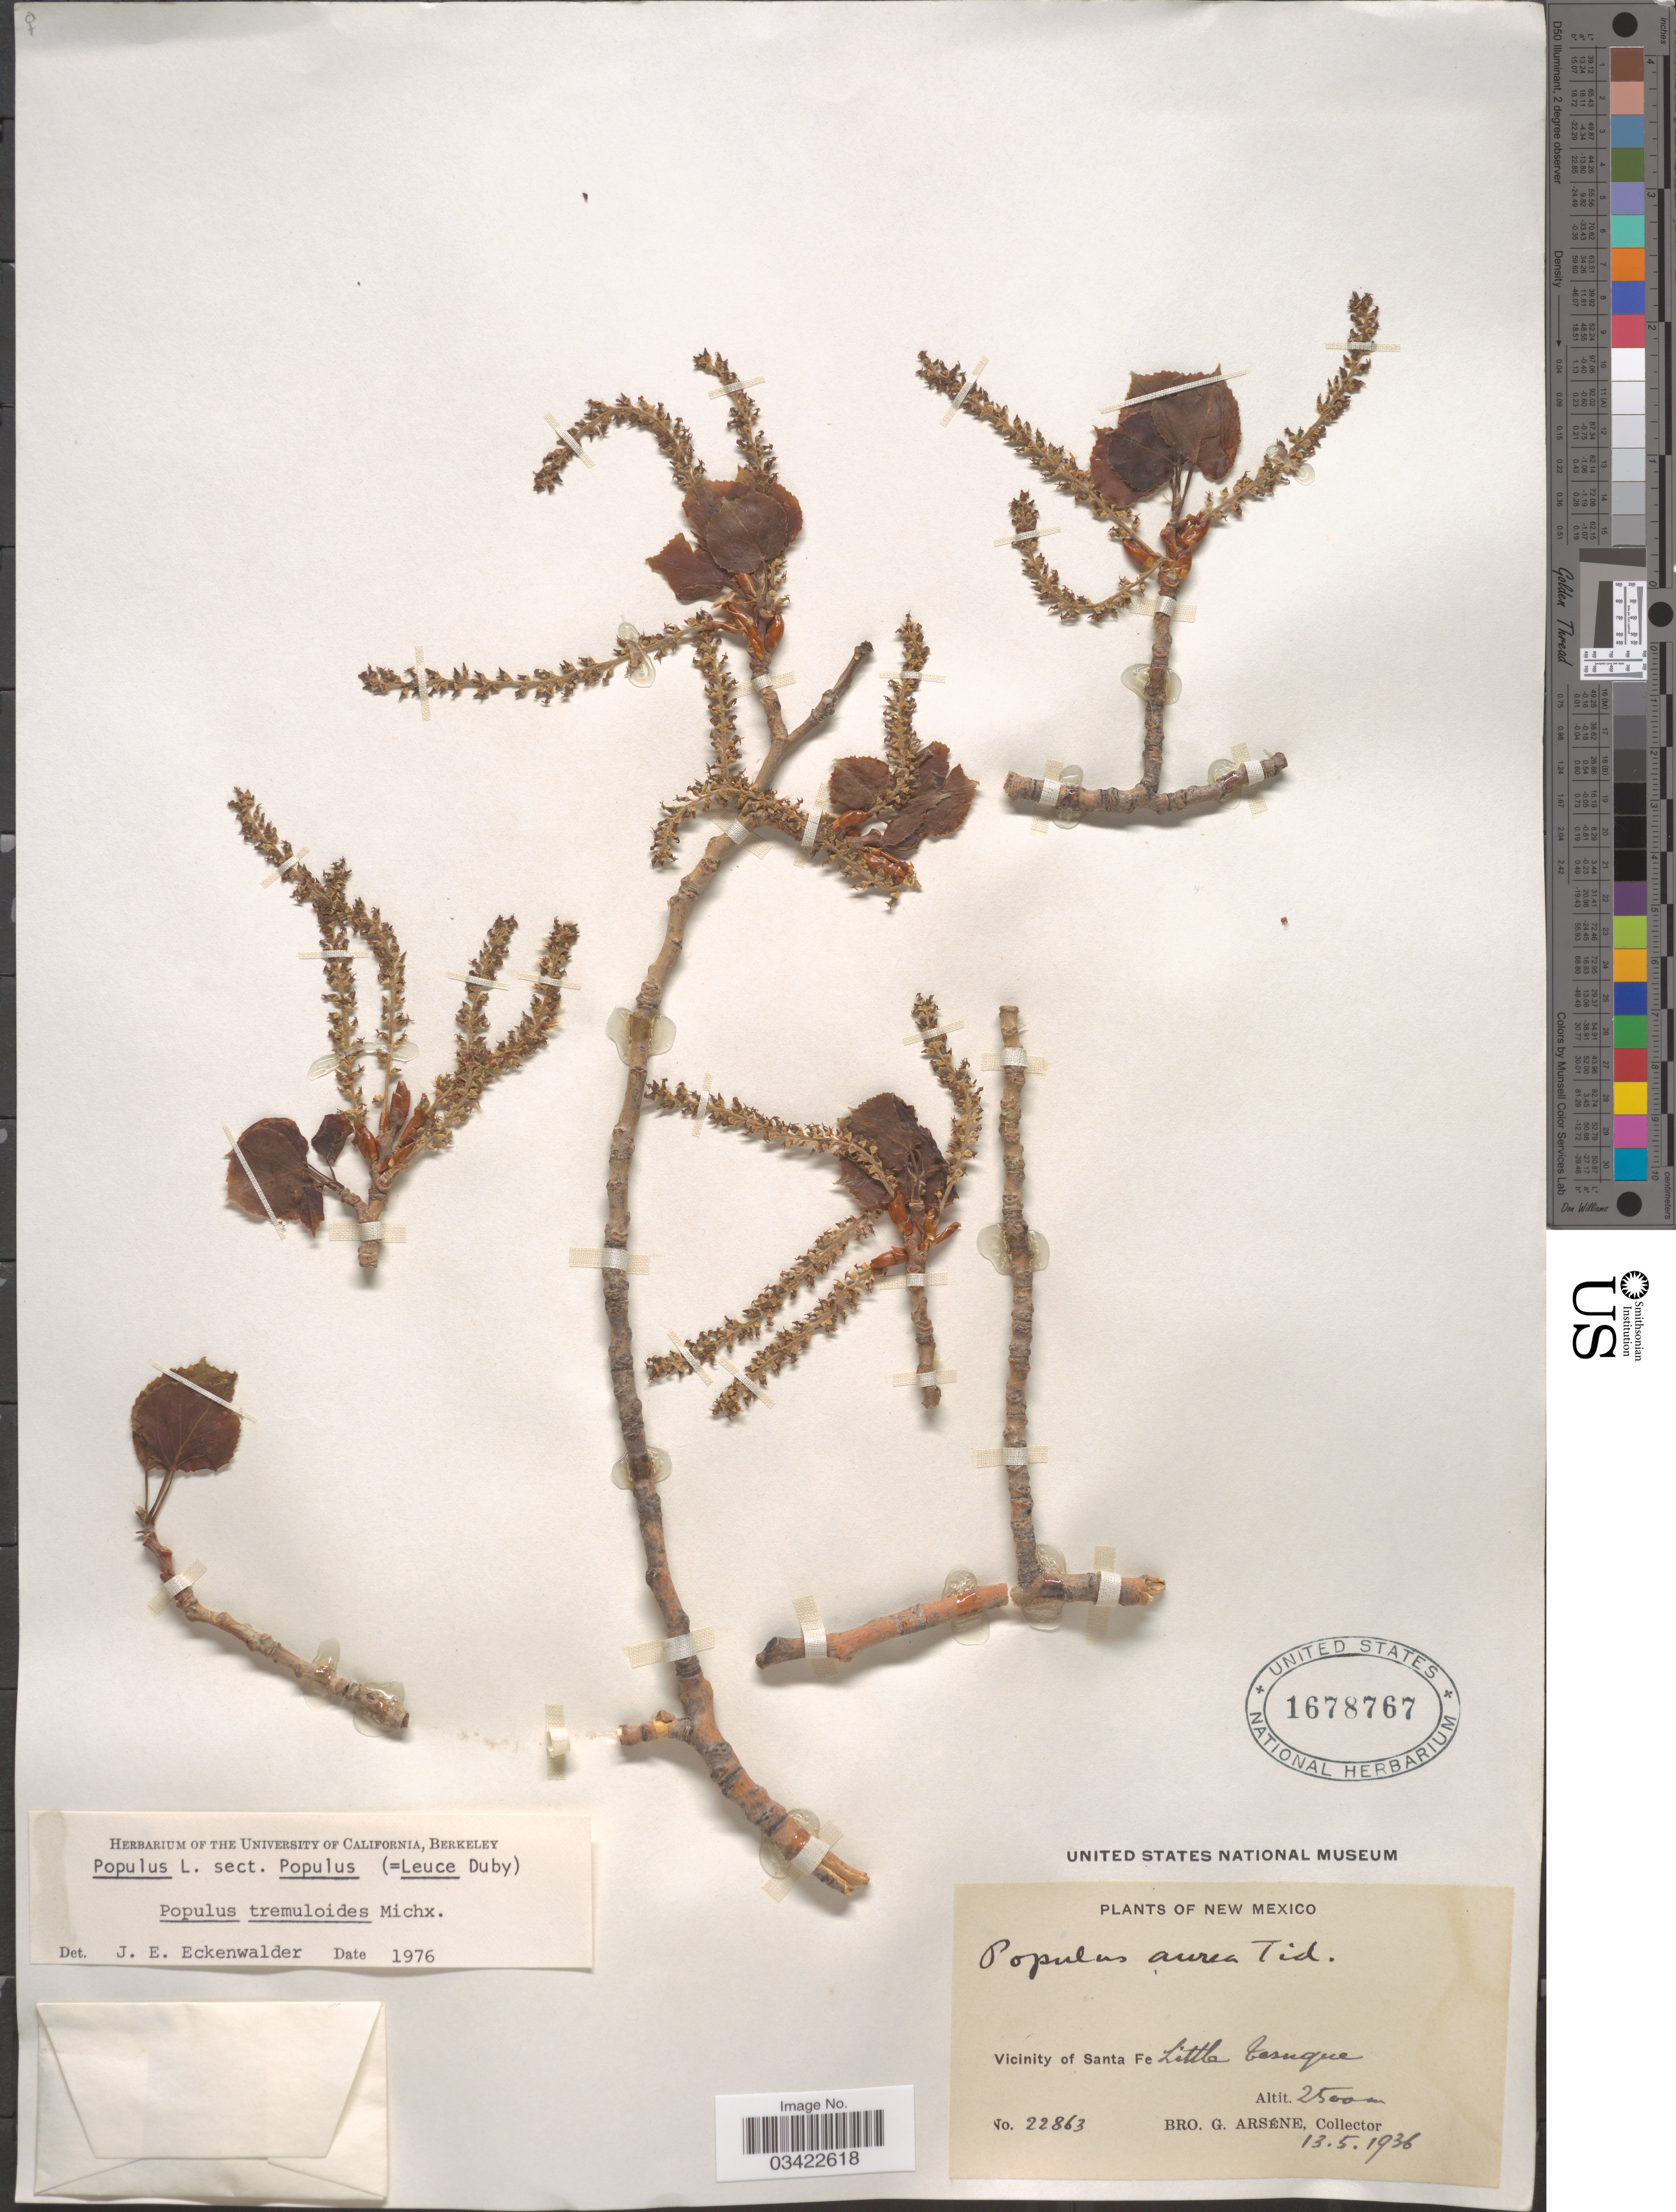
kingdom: Plantae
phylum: Tracheophyta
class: Magnoliopsida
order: Malpighiales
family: Salicaceae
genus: Populus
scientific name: Populus tremuloides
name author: Michx.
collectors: Bro. G. Arsène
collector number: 22863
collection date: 1936-05-13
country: United States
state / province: New Mexico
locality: Vicinity of Santa Fe, Little Tesuque.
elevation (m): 2500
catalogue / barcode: US 1678767